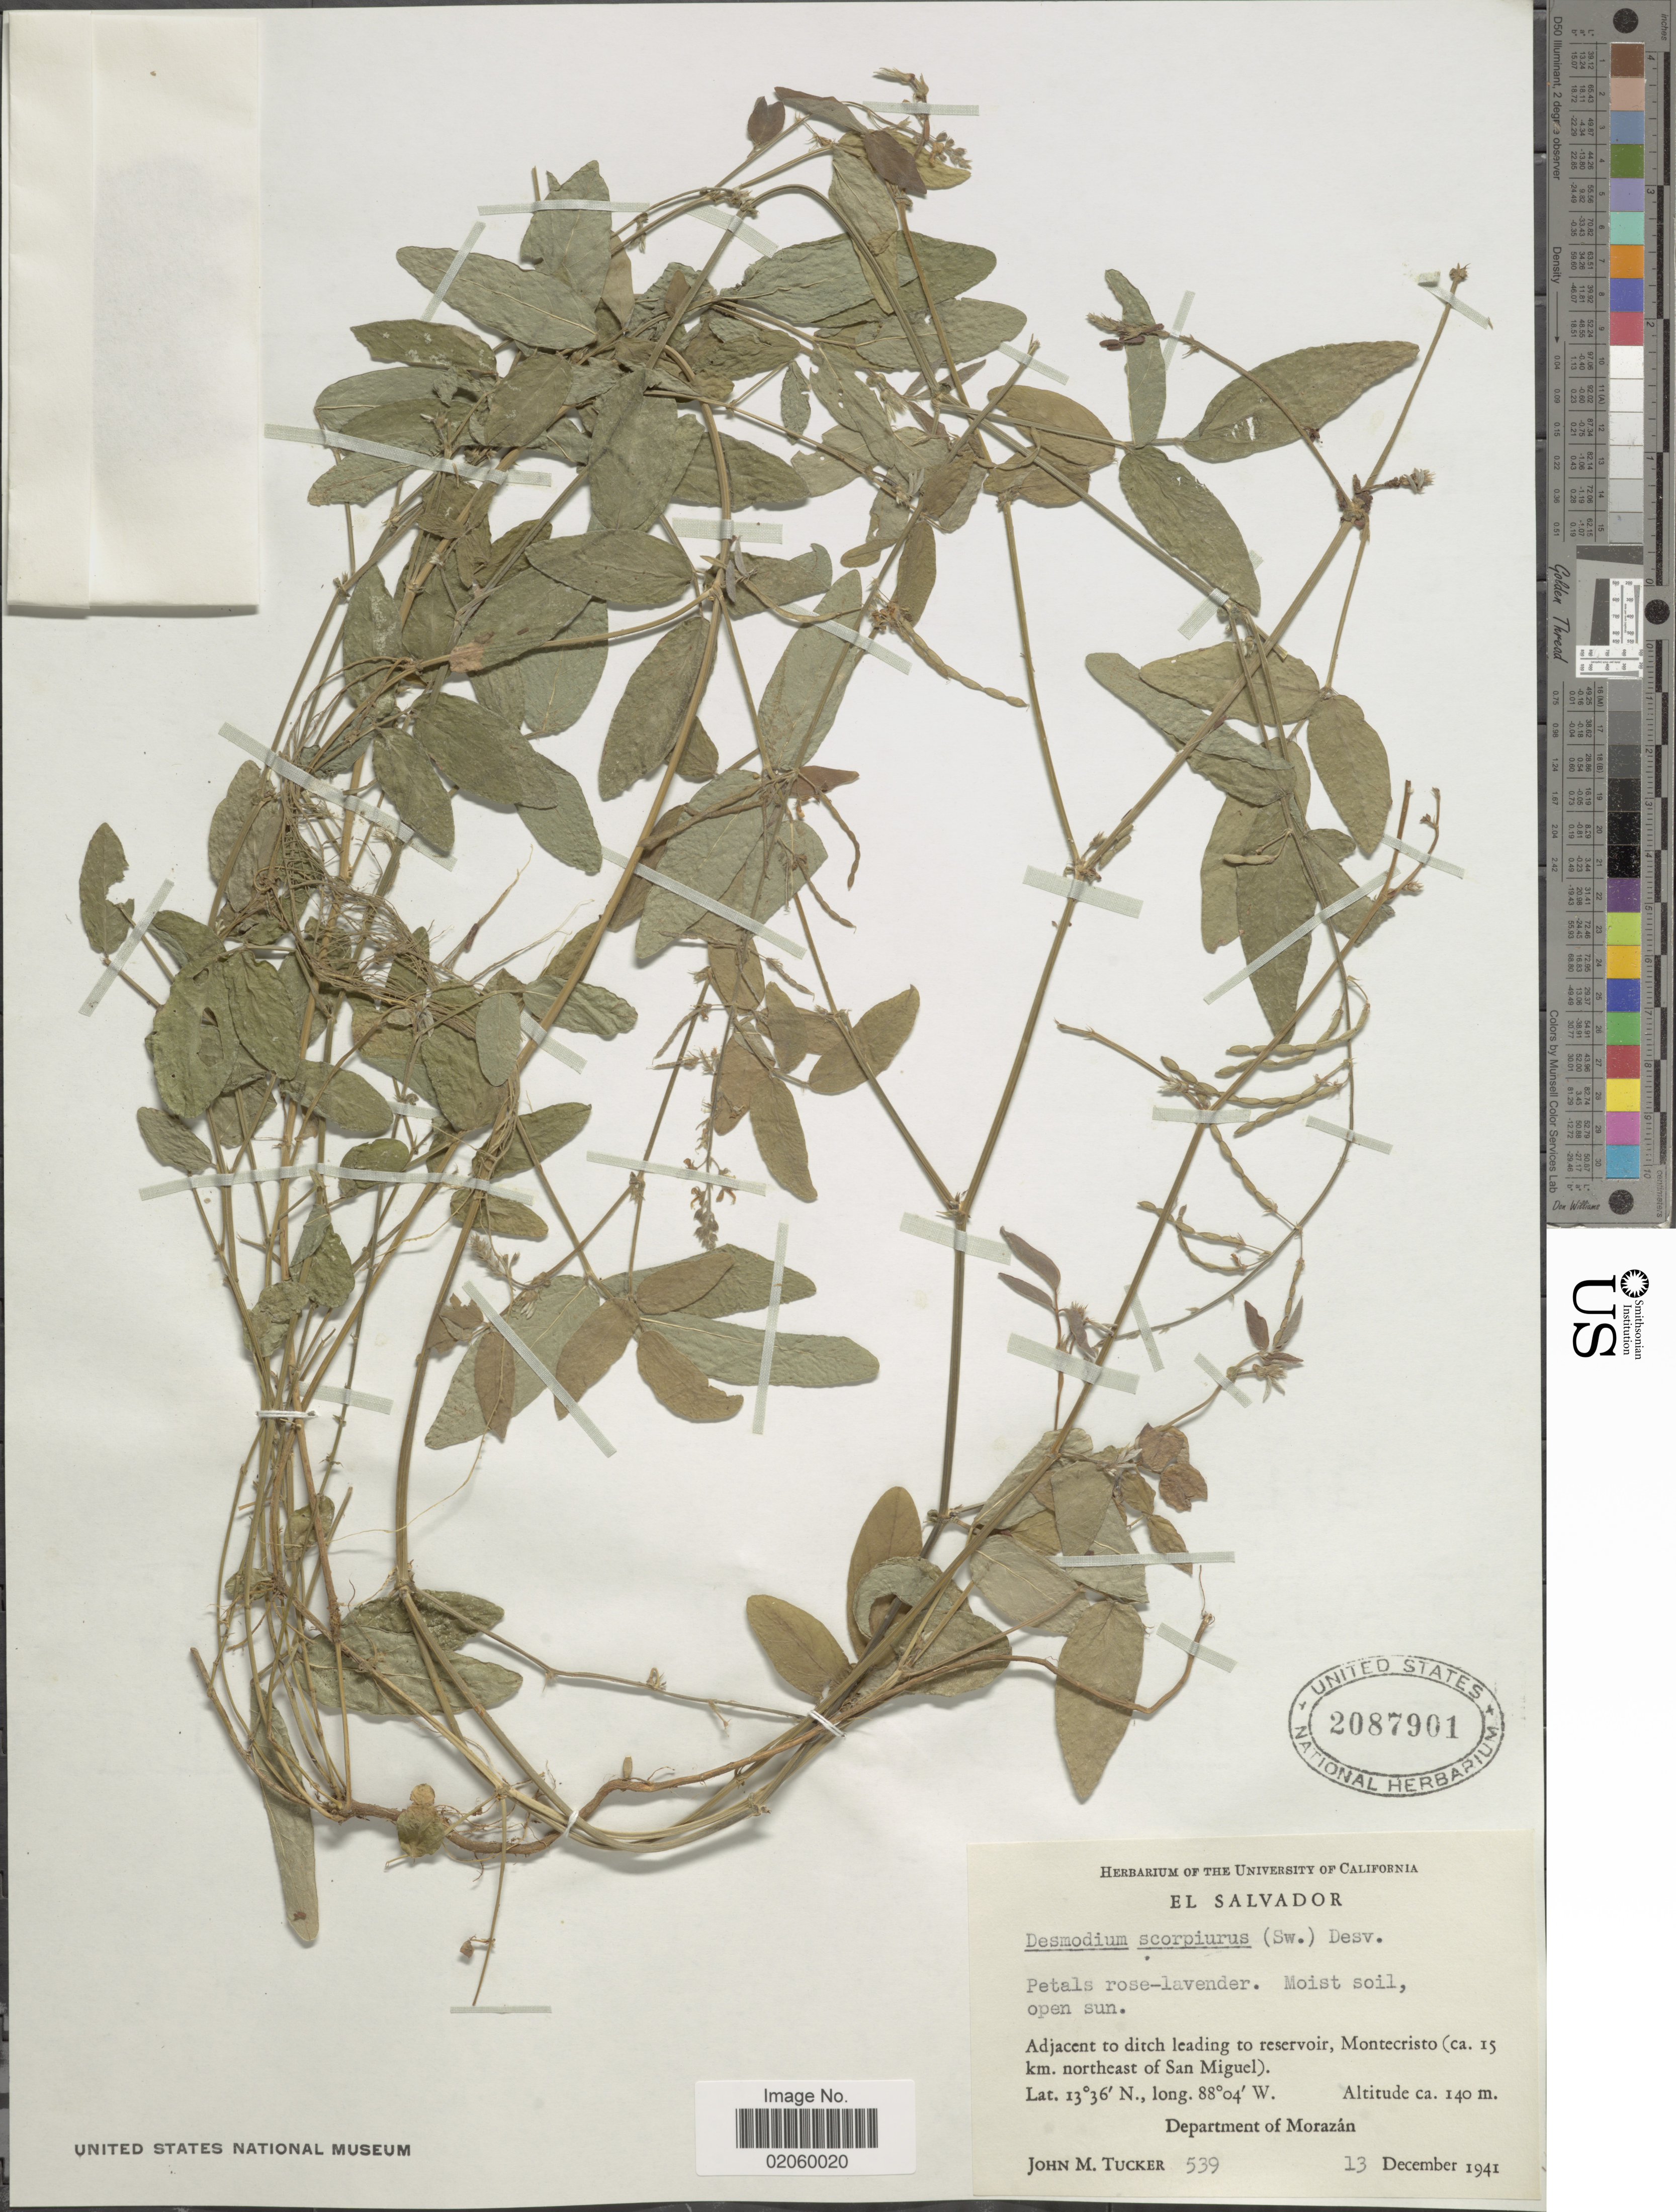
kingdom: Plantae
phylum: Tracheophyta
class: Magnoliopsida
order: Fabales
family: Fabaceae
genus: Desmodium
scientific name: Desmodium scorpiurus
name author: (Sw.) Desv. ex DC.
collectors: J. M. Tucker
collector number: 539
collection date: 1941-12-13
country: El Salvador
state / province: Morazan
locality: Montecristo (ca. 15 km. northeast of San Miguel)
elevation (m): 140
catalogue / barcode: US 2087901